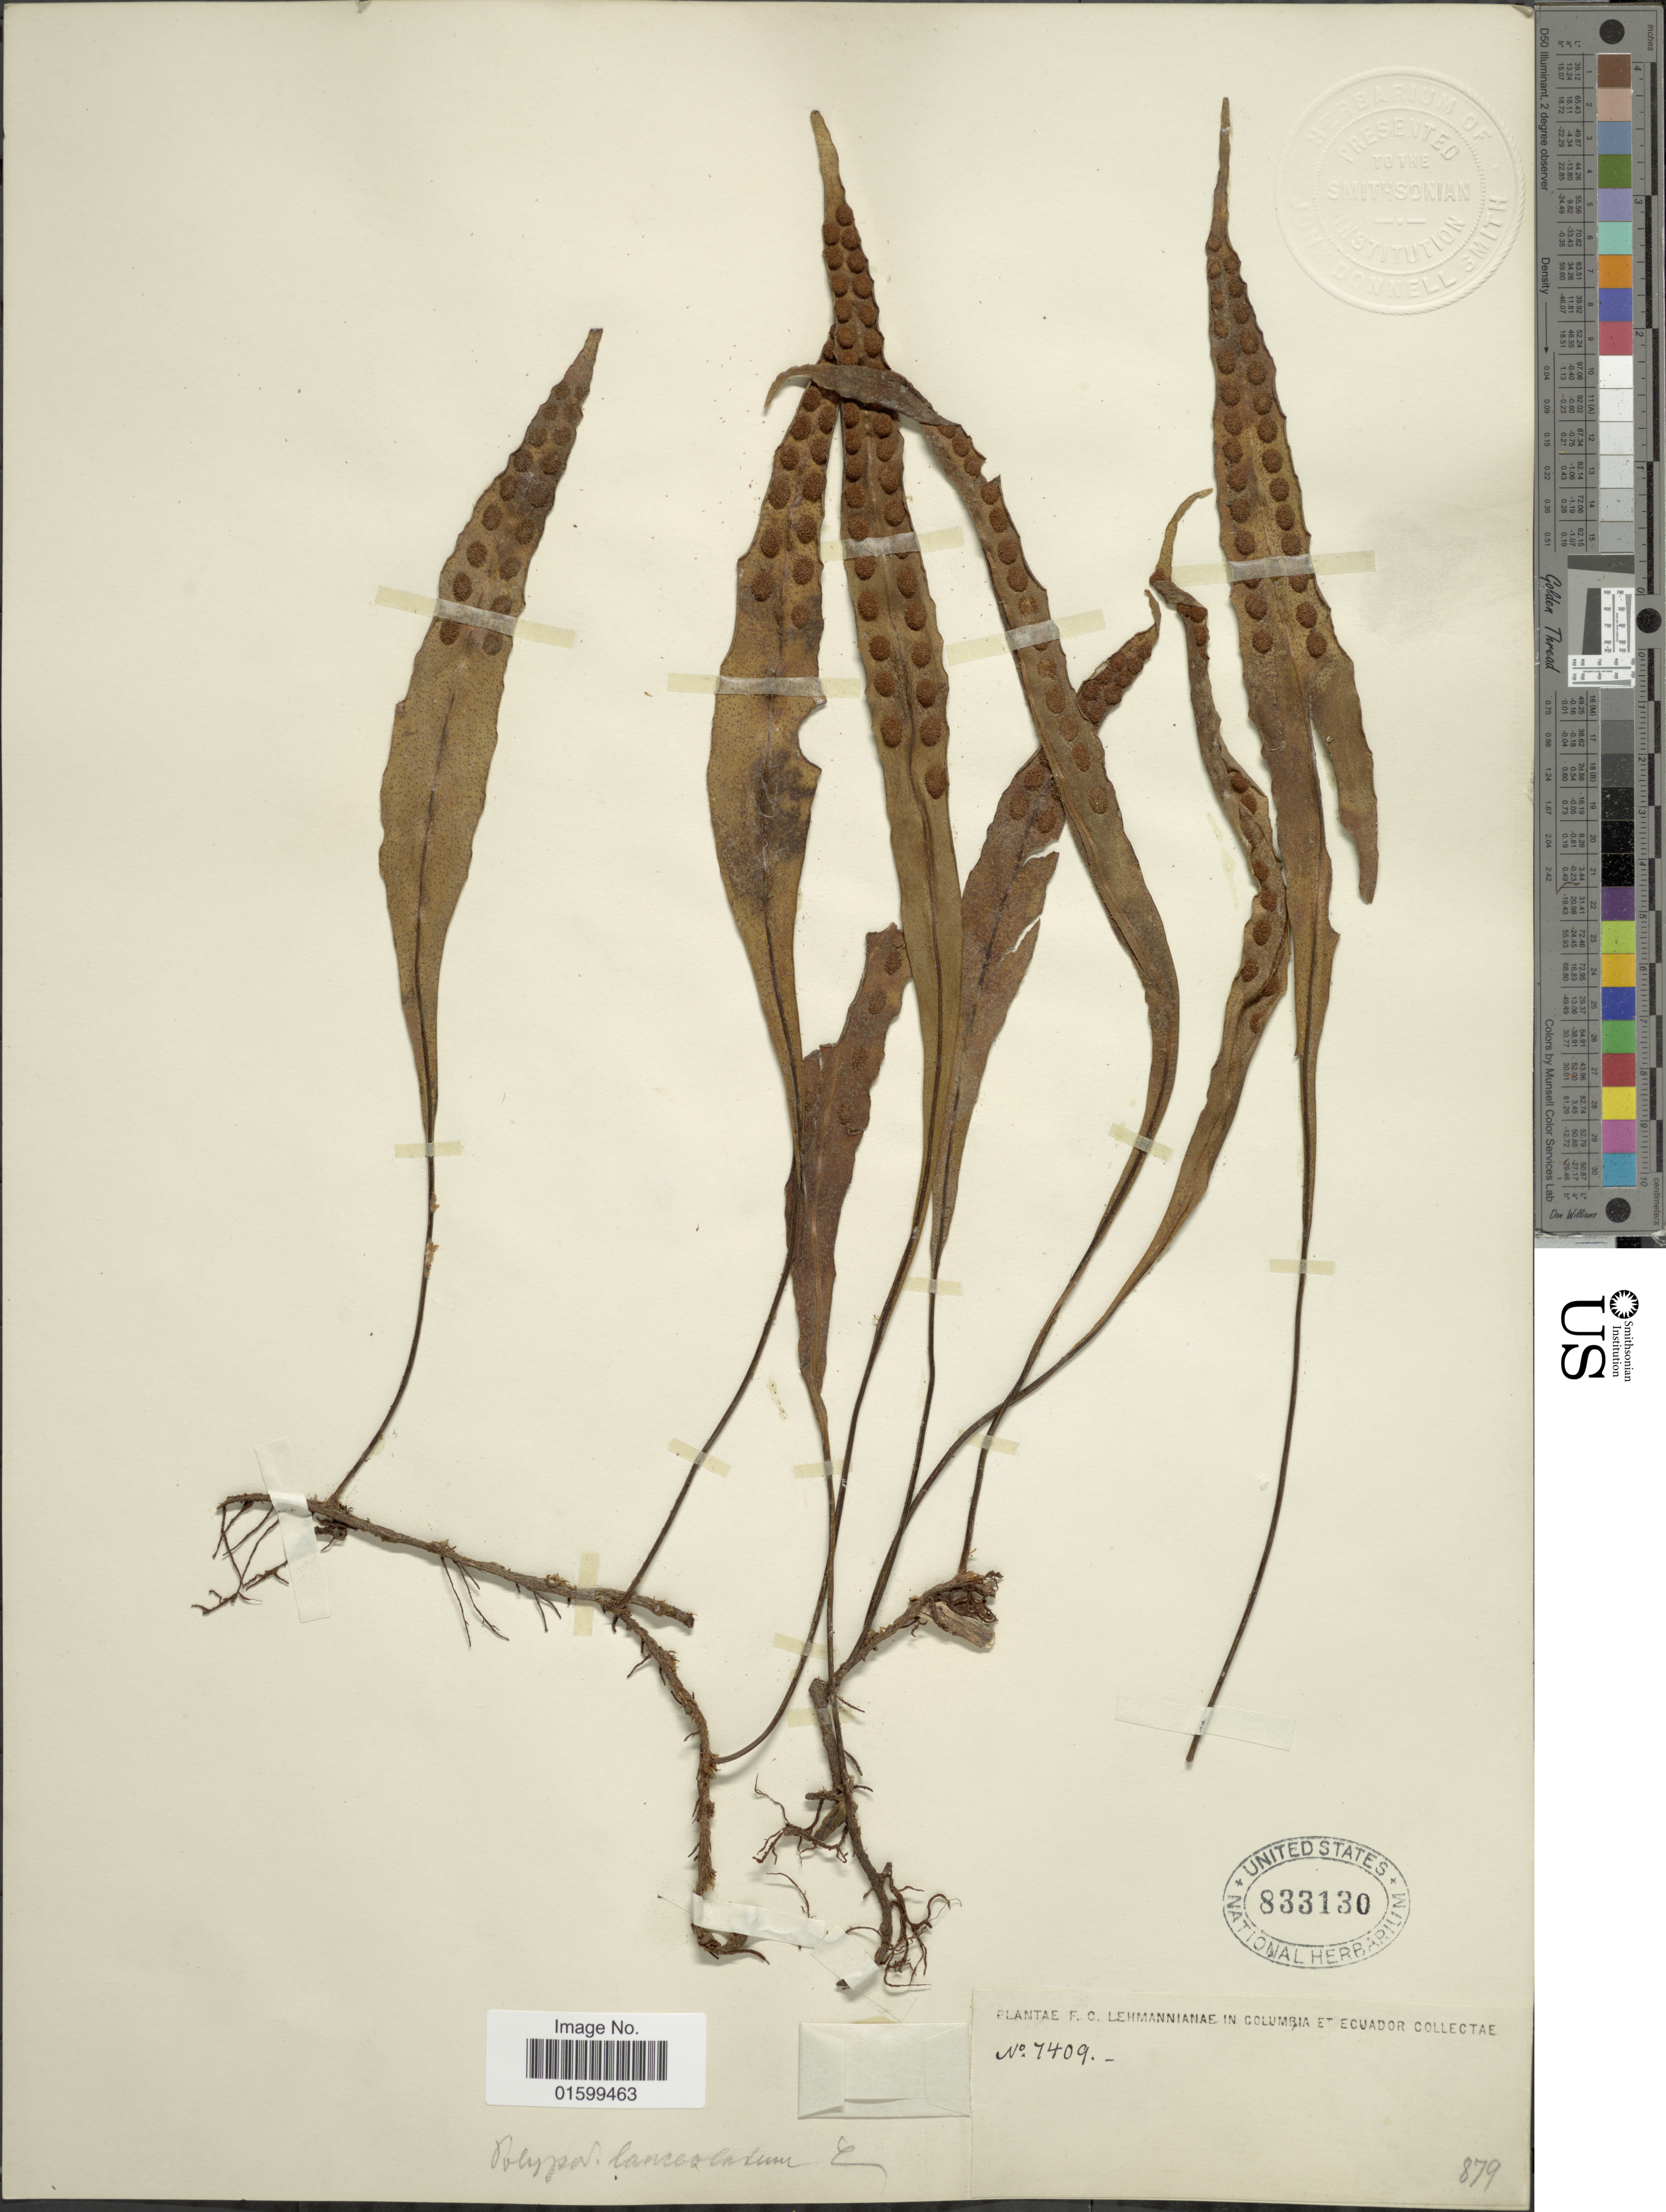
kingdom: Plantae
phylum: Tracheophyta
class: Polypodiopsida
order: Polypodiales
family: Polypodiaceae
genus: Pleopeltis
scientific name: Pleopeltis macrocarpa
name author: (Bory ex Willd.) Kaulf.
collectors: F. C. Lehmann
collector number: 7409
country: Colombia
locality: Ecuador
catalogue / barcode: US 833130